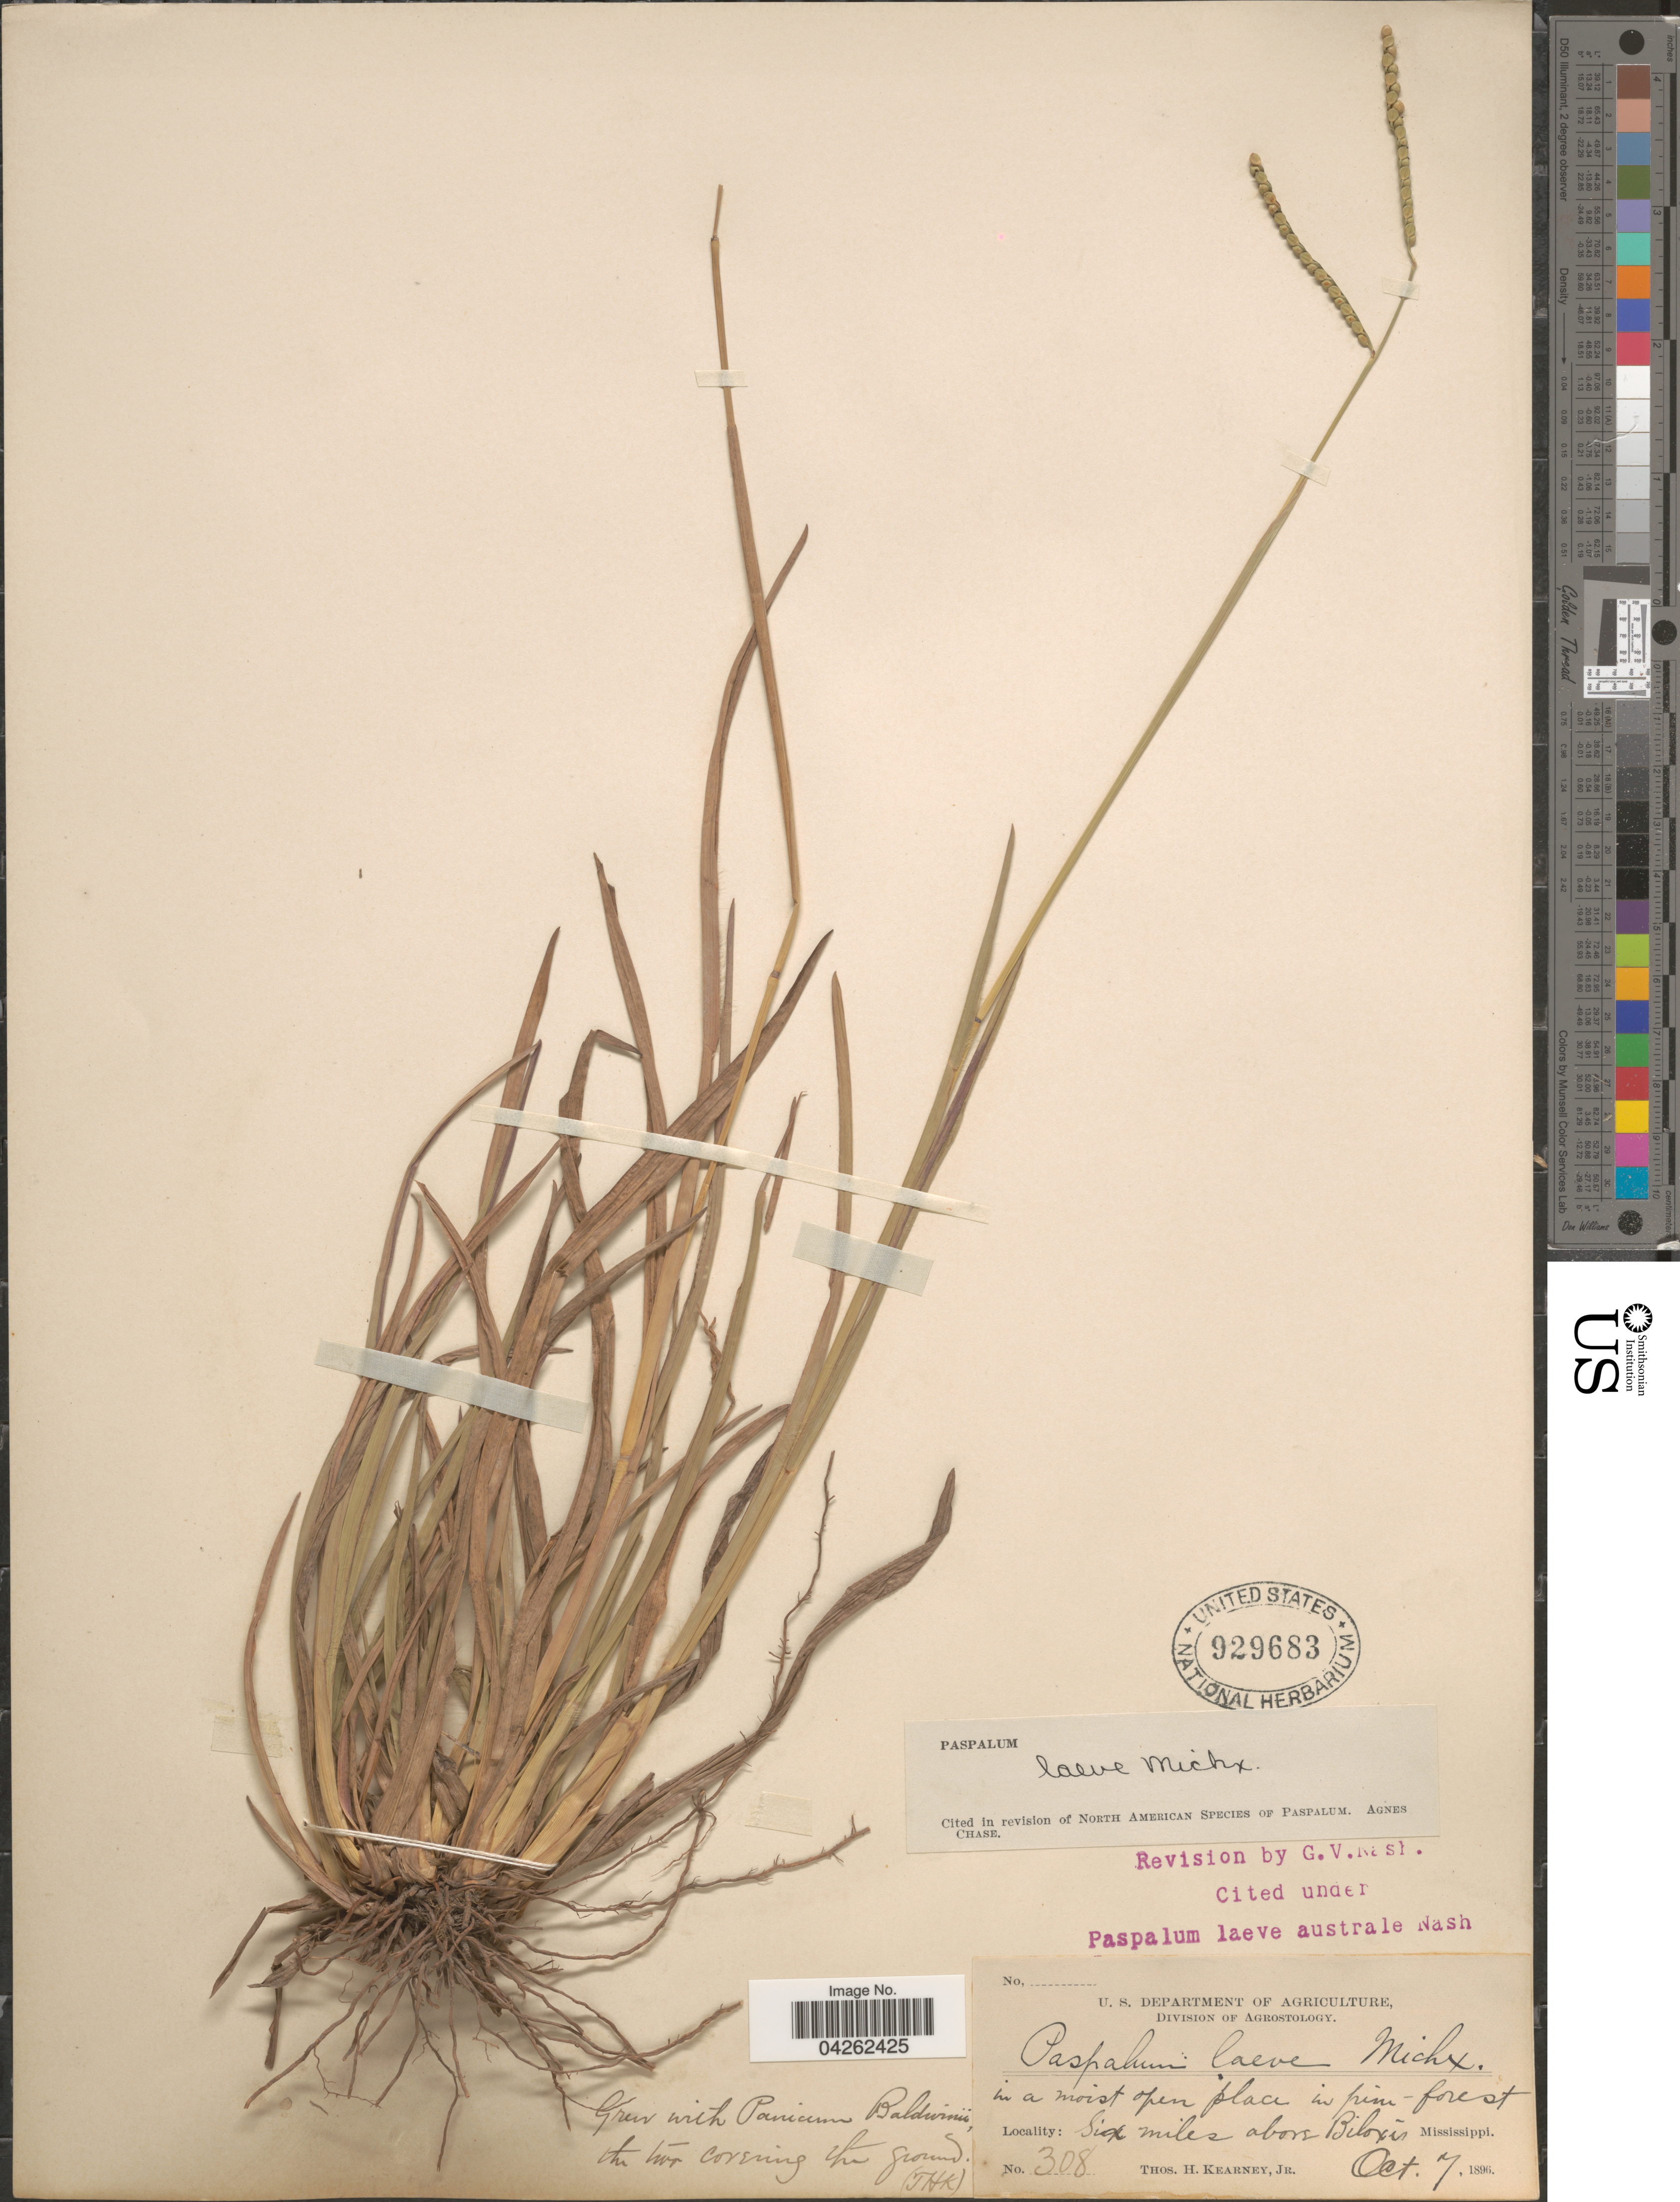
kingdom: Plantae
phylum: Tracheophyta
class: Liliopsida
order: Poales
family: Poaceae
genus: Paspalum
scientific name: Paspalum laeve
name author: Michx.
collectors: T. H. Kearney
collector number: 308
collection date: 1896-10-07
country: United States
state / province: Mississippi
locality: Six miles above Biloxi.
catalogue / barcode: US 929683